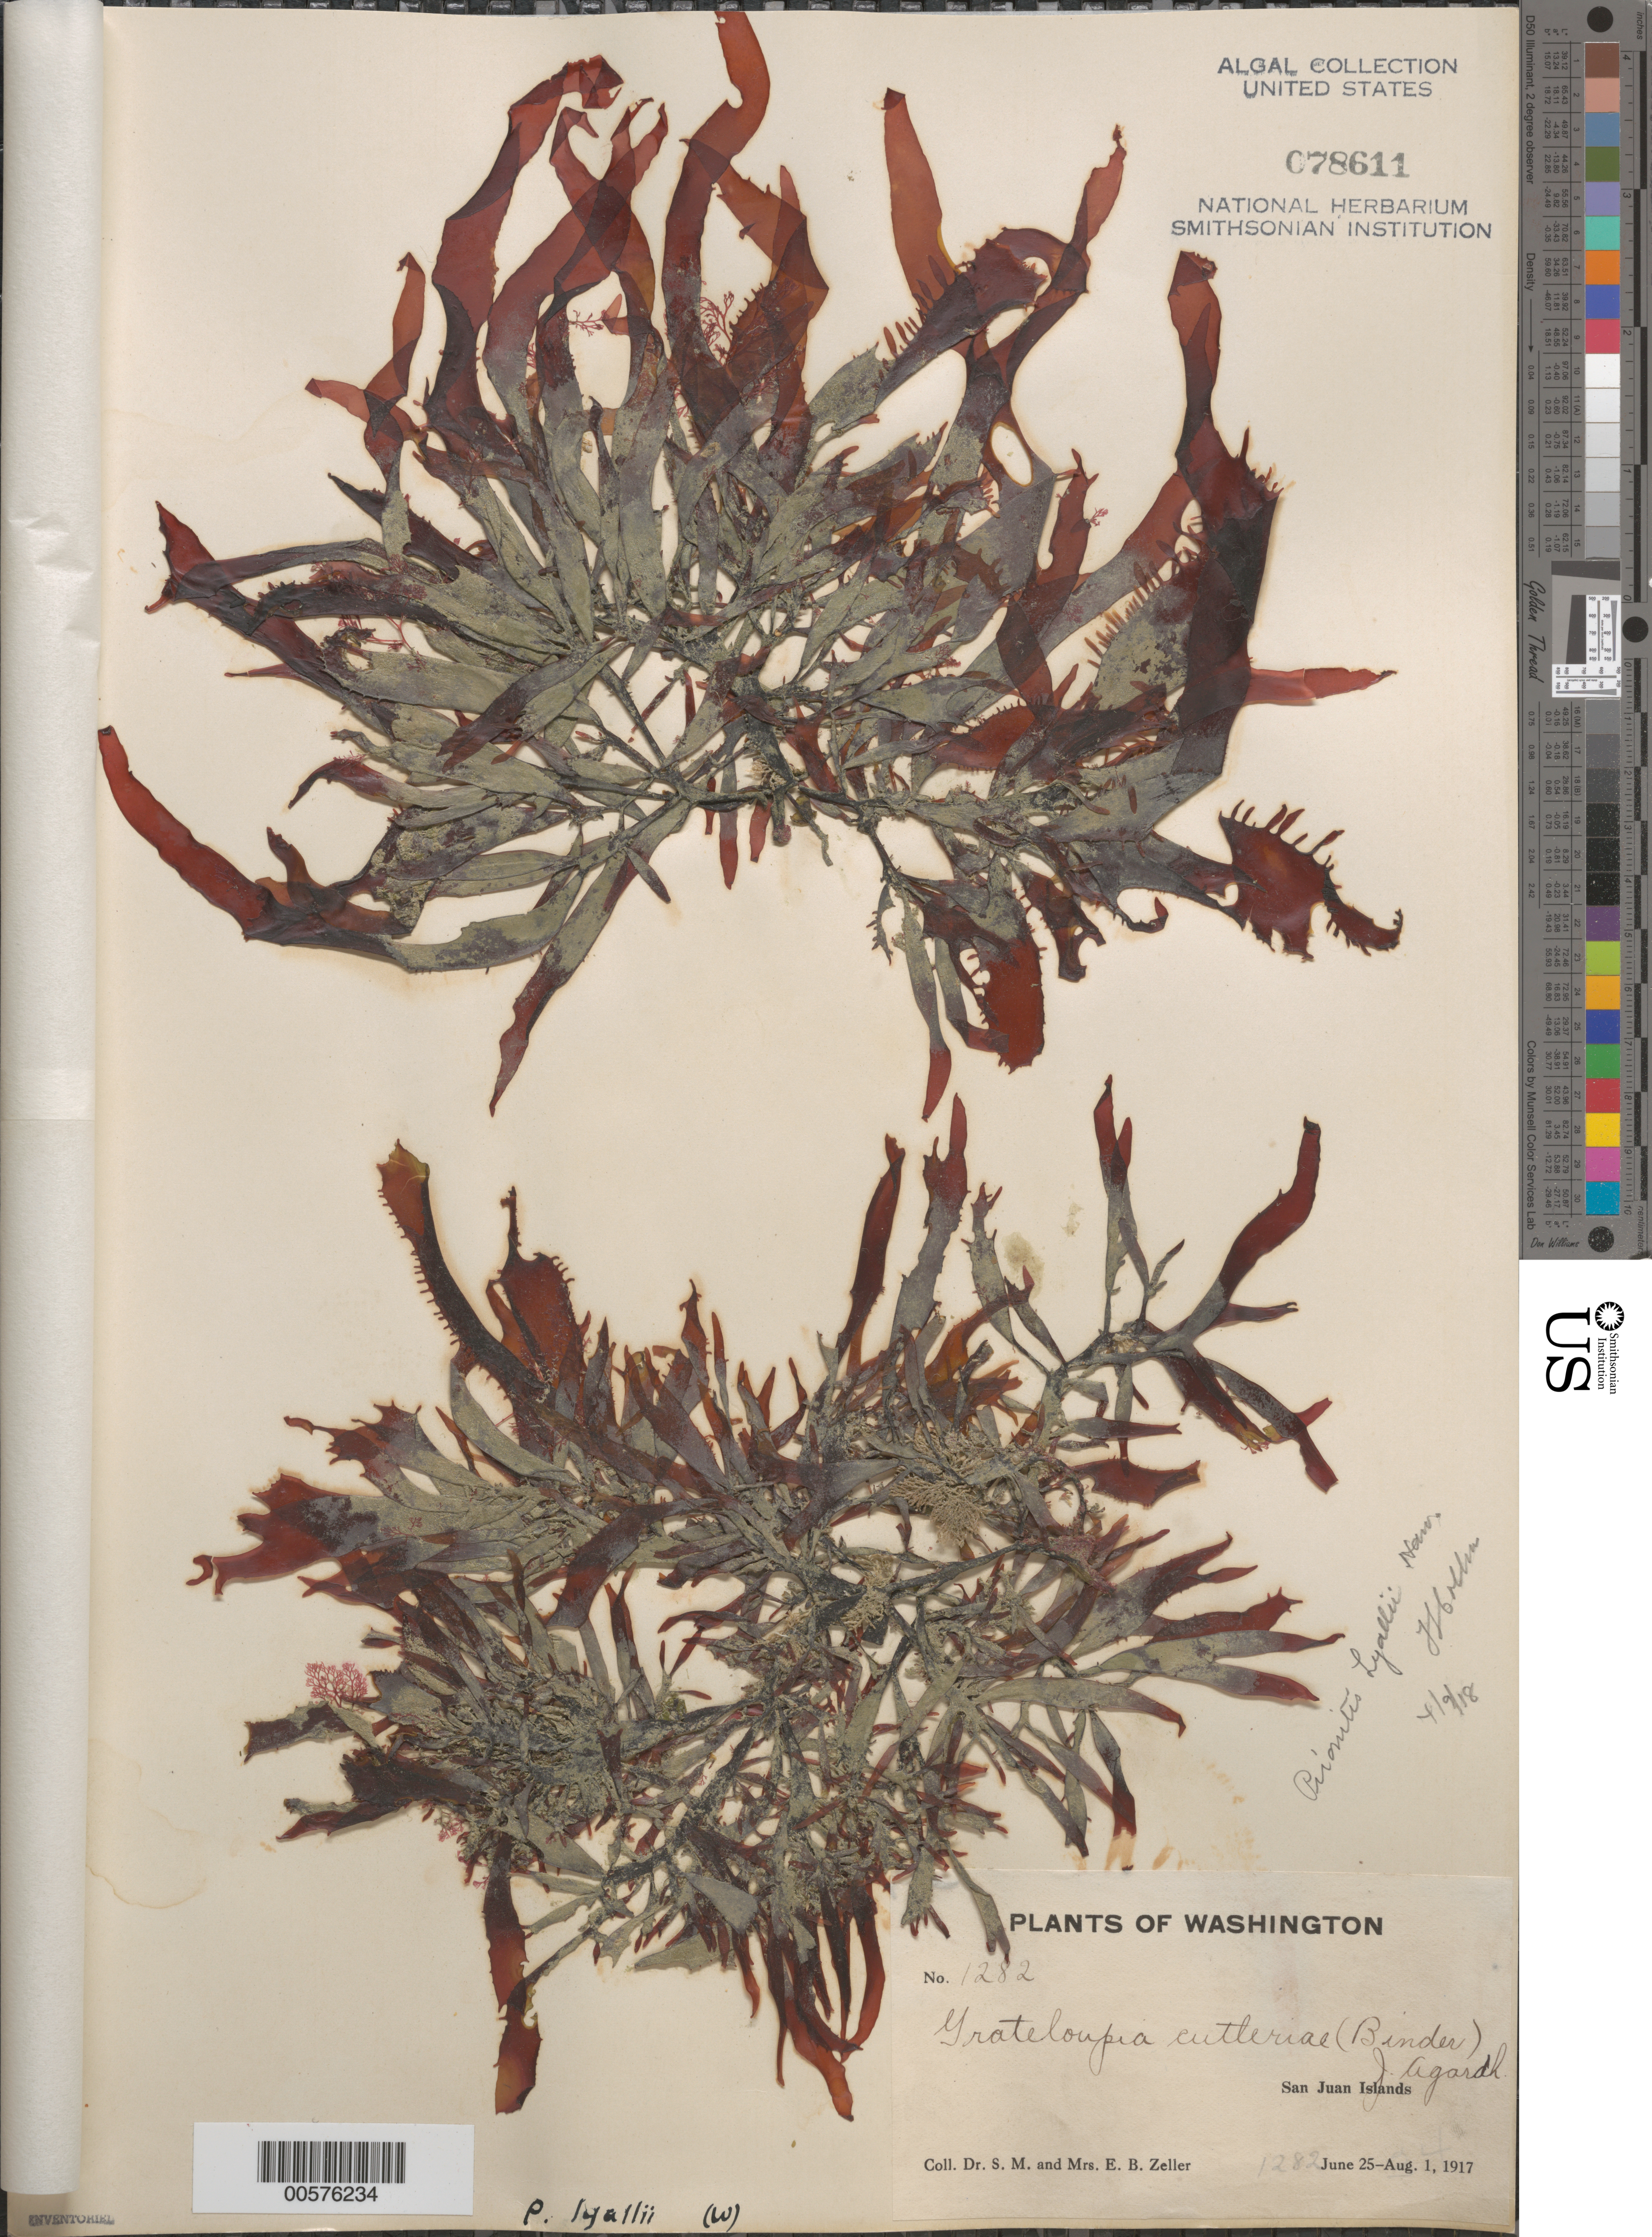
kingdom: Plantae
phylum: Rhodophyta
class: Florideophyceae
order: Cryptonemiales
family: Cryptonemiaceae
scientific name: Prionitis sternbergii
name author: (C. Agardh) J. Agardh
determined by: Algae name updating Project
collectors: S. Zeller & E. Zeller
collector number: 1282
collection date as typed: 25 Jun 1917 to 01 Aug 1917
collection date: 1917-06-25/1917-08-01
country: United States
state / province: Washington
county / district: San Juan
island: San Juan Islands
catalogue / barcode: US 78611